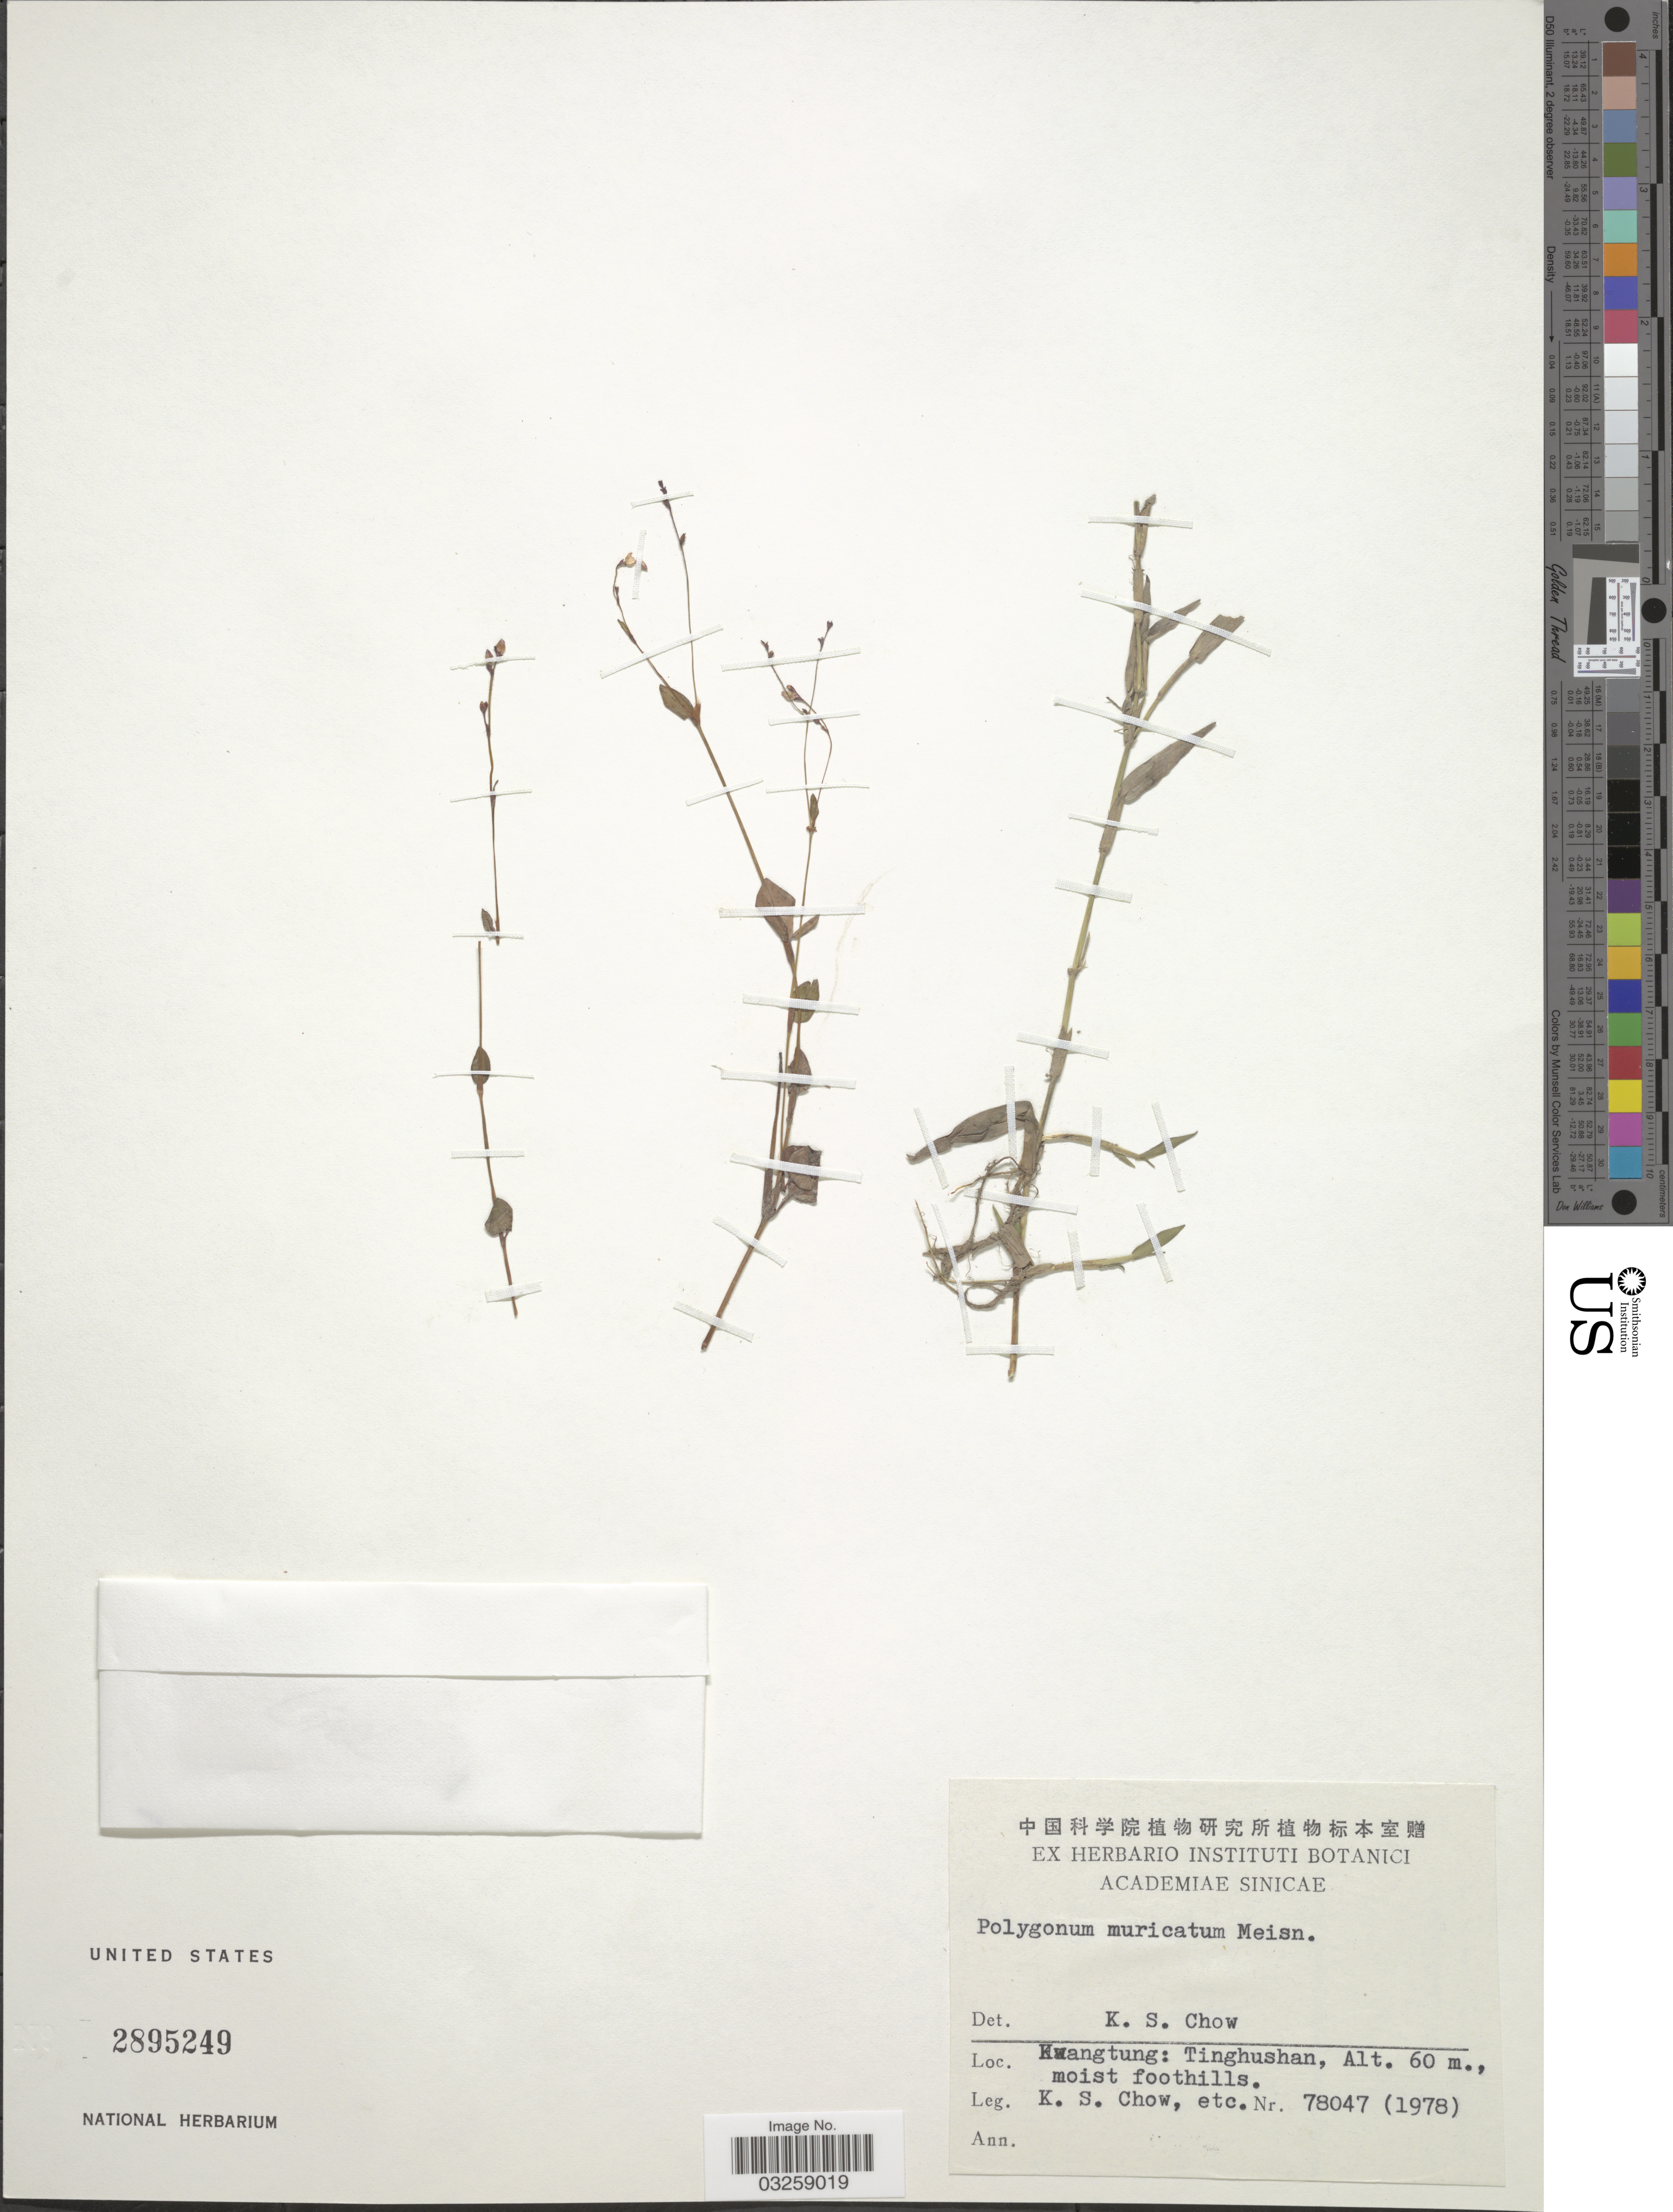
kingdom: Plantae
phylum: Tracheophyta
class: Magnoliopsida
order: Caryophyllales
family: Polygonaceae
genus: Polygonum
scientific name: Polygonum nepalense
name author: Meisn.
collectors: K. S. Chow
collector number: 78047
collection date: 1978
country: China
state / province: Guangdong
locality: Kwangtung: Tinghushan.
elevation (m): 60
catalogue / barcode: US 2895249